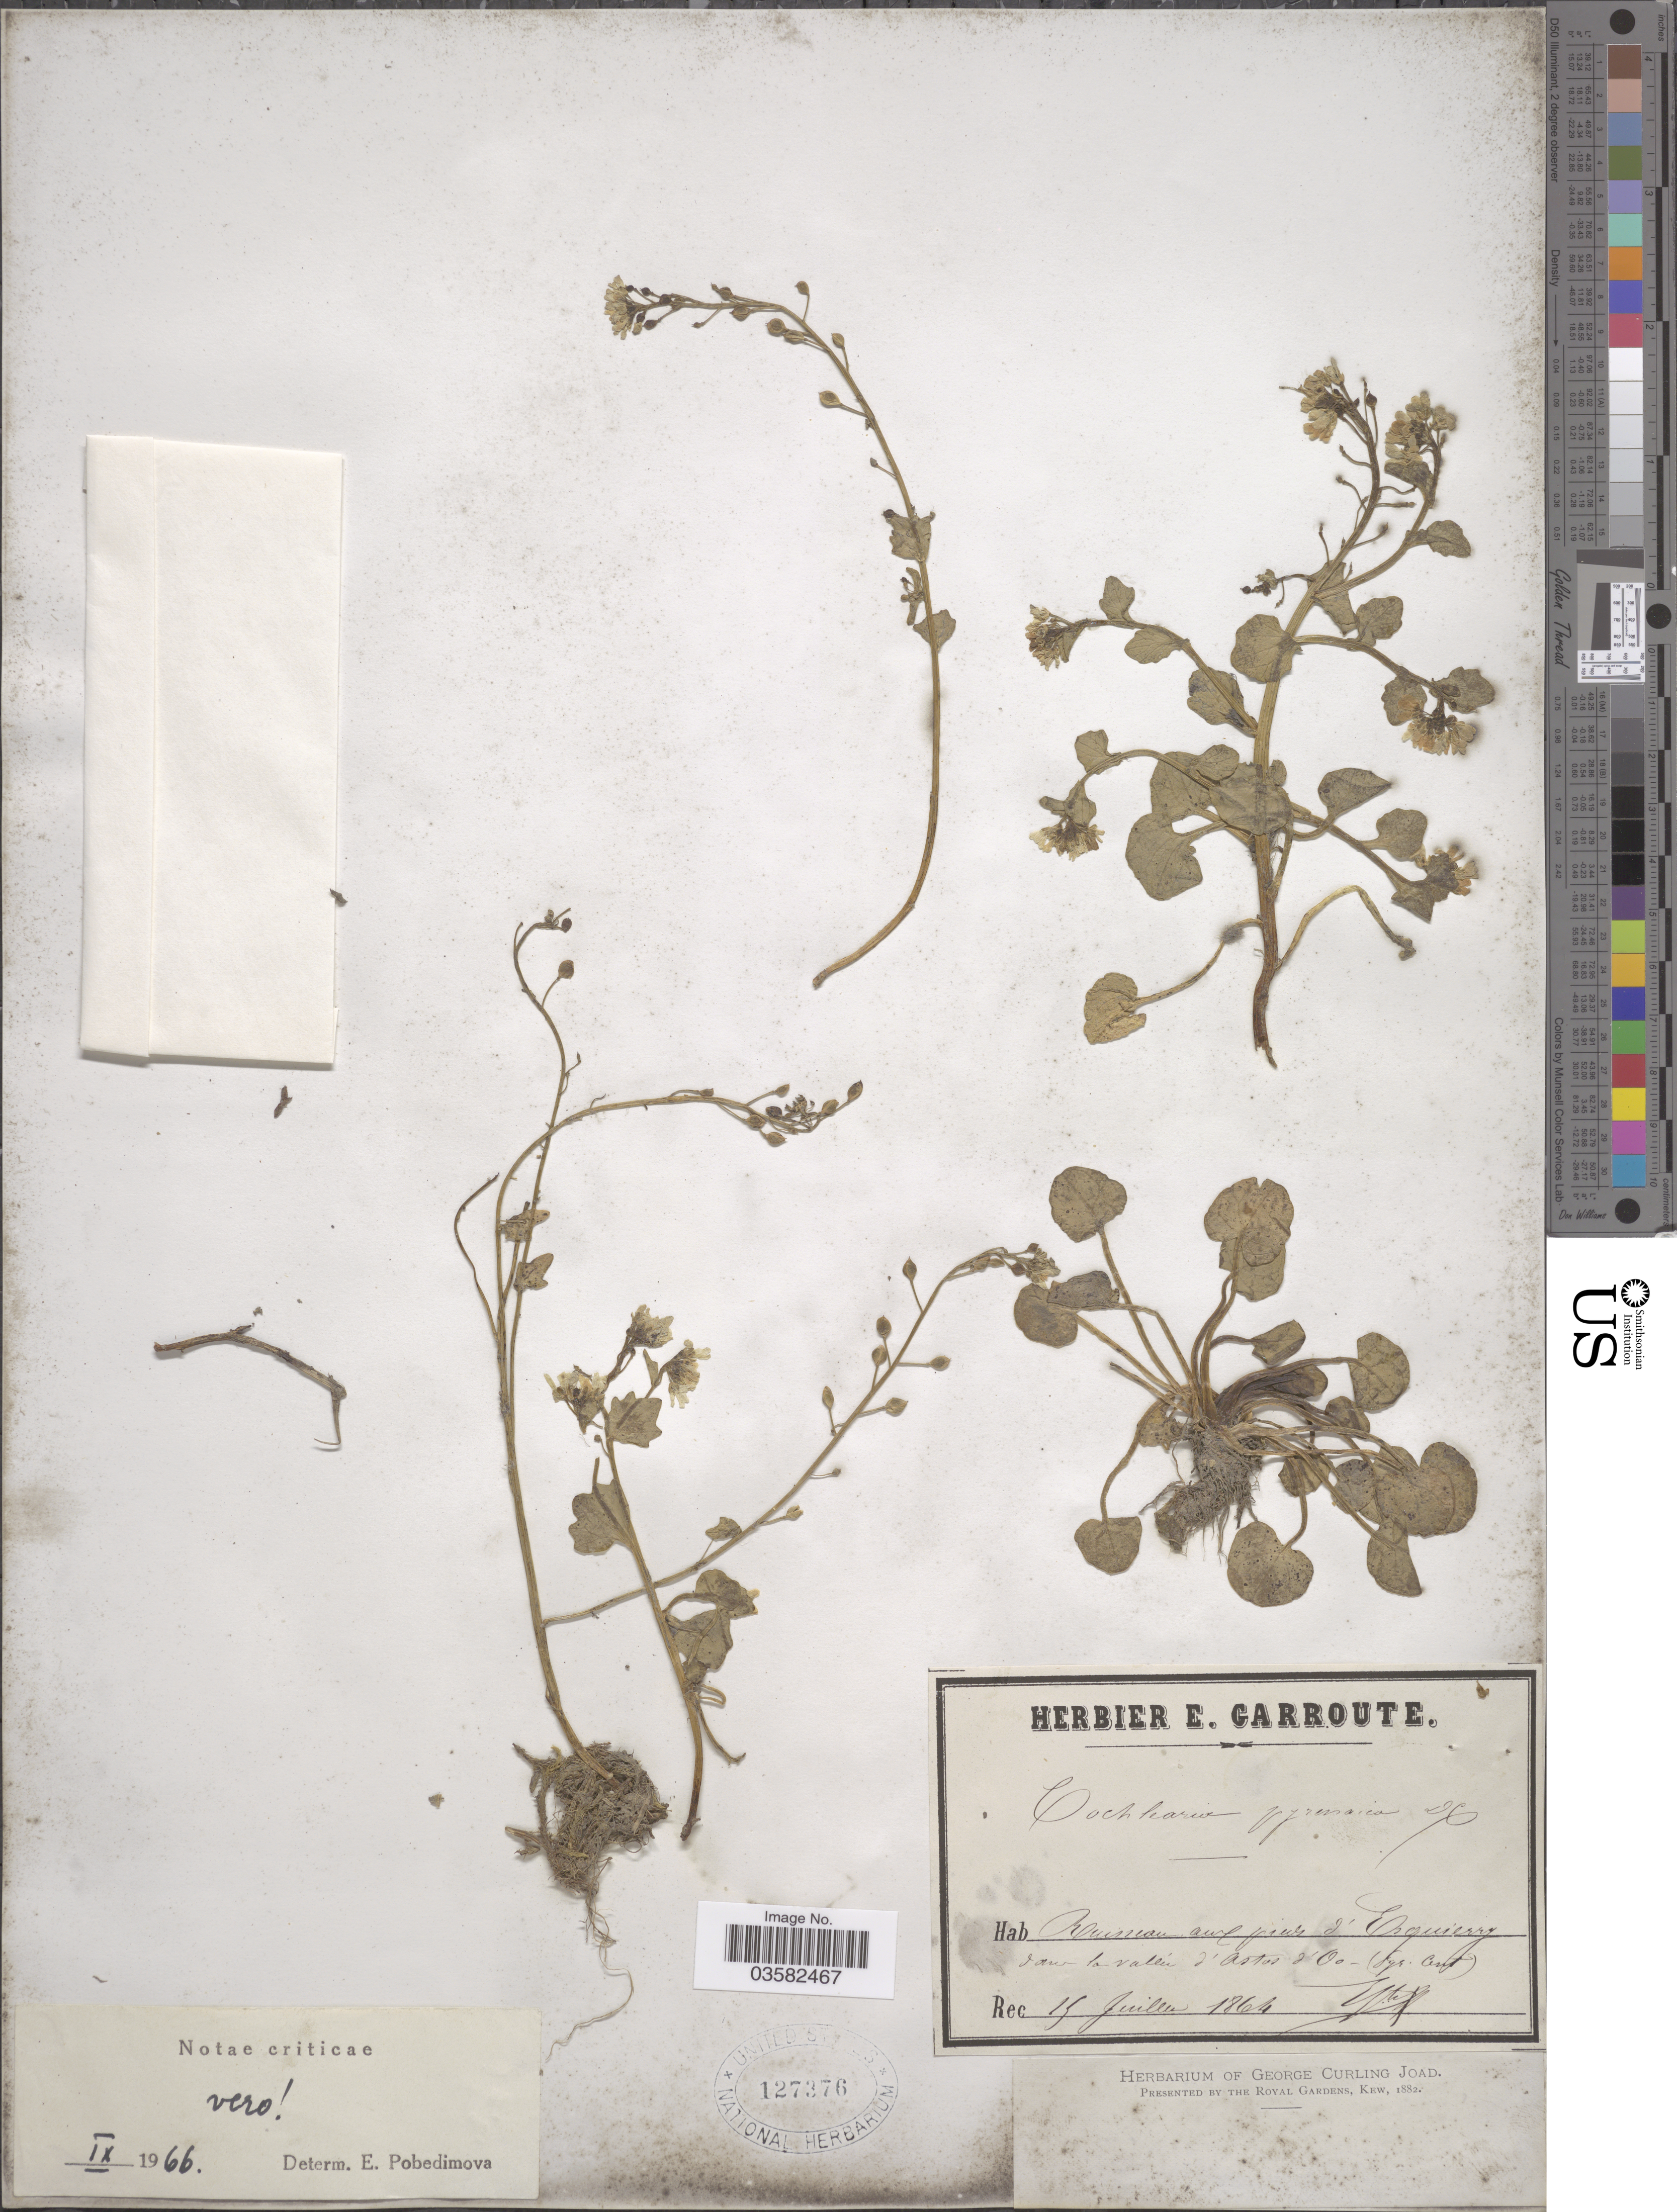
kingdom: Plantae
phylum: Tracheophyta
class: Magnoliopsida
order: Brassicales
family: Brassicaceae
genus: Cochlearia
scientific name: Cochlearia pyrenaica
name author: DC.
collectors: ex herb. E. Garroute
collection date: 1864-07-25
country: France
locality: Ruisseau aux pieds d'Esquierry dans la valén d'Astos d'Oo - (Pyr. Cent).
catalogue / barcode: US 127376